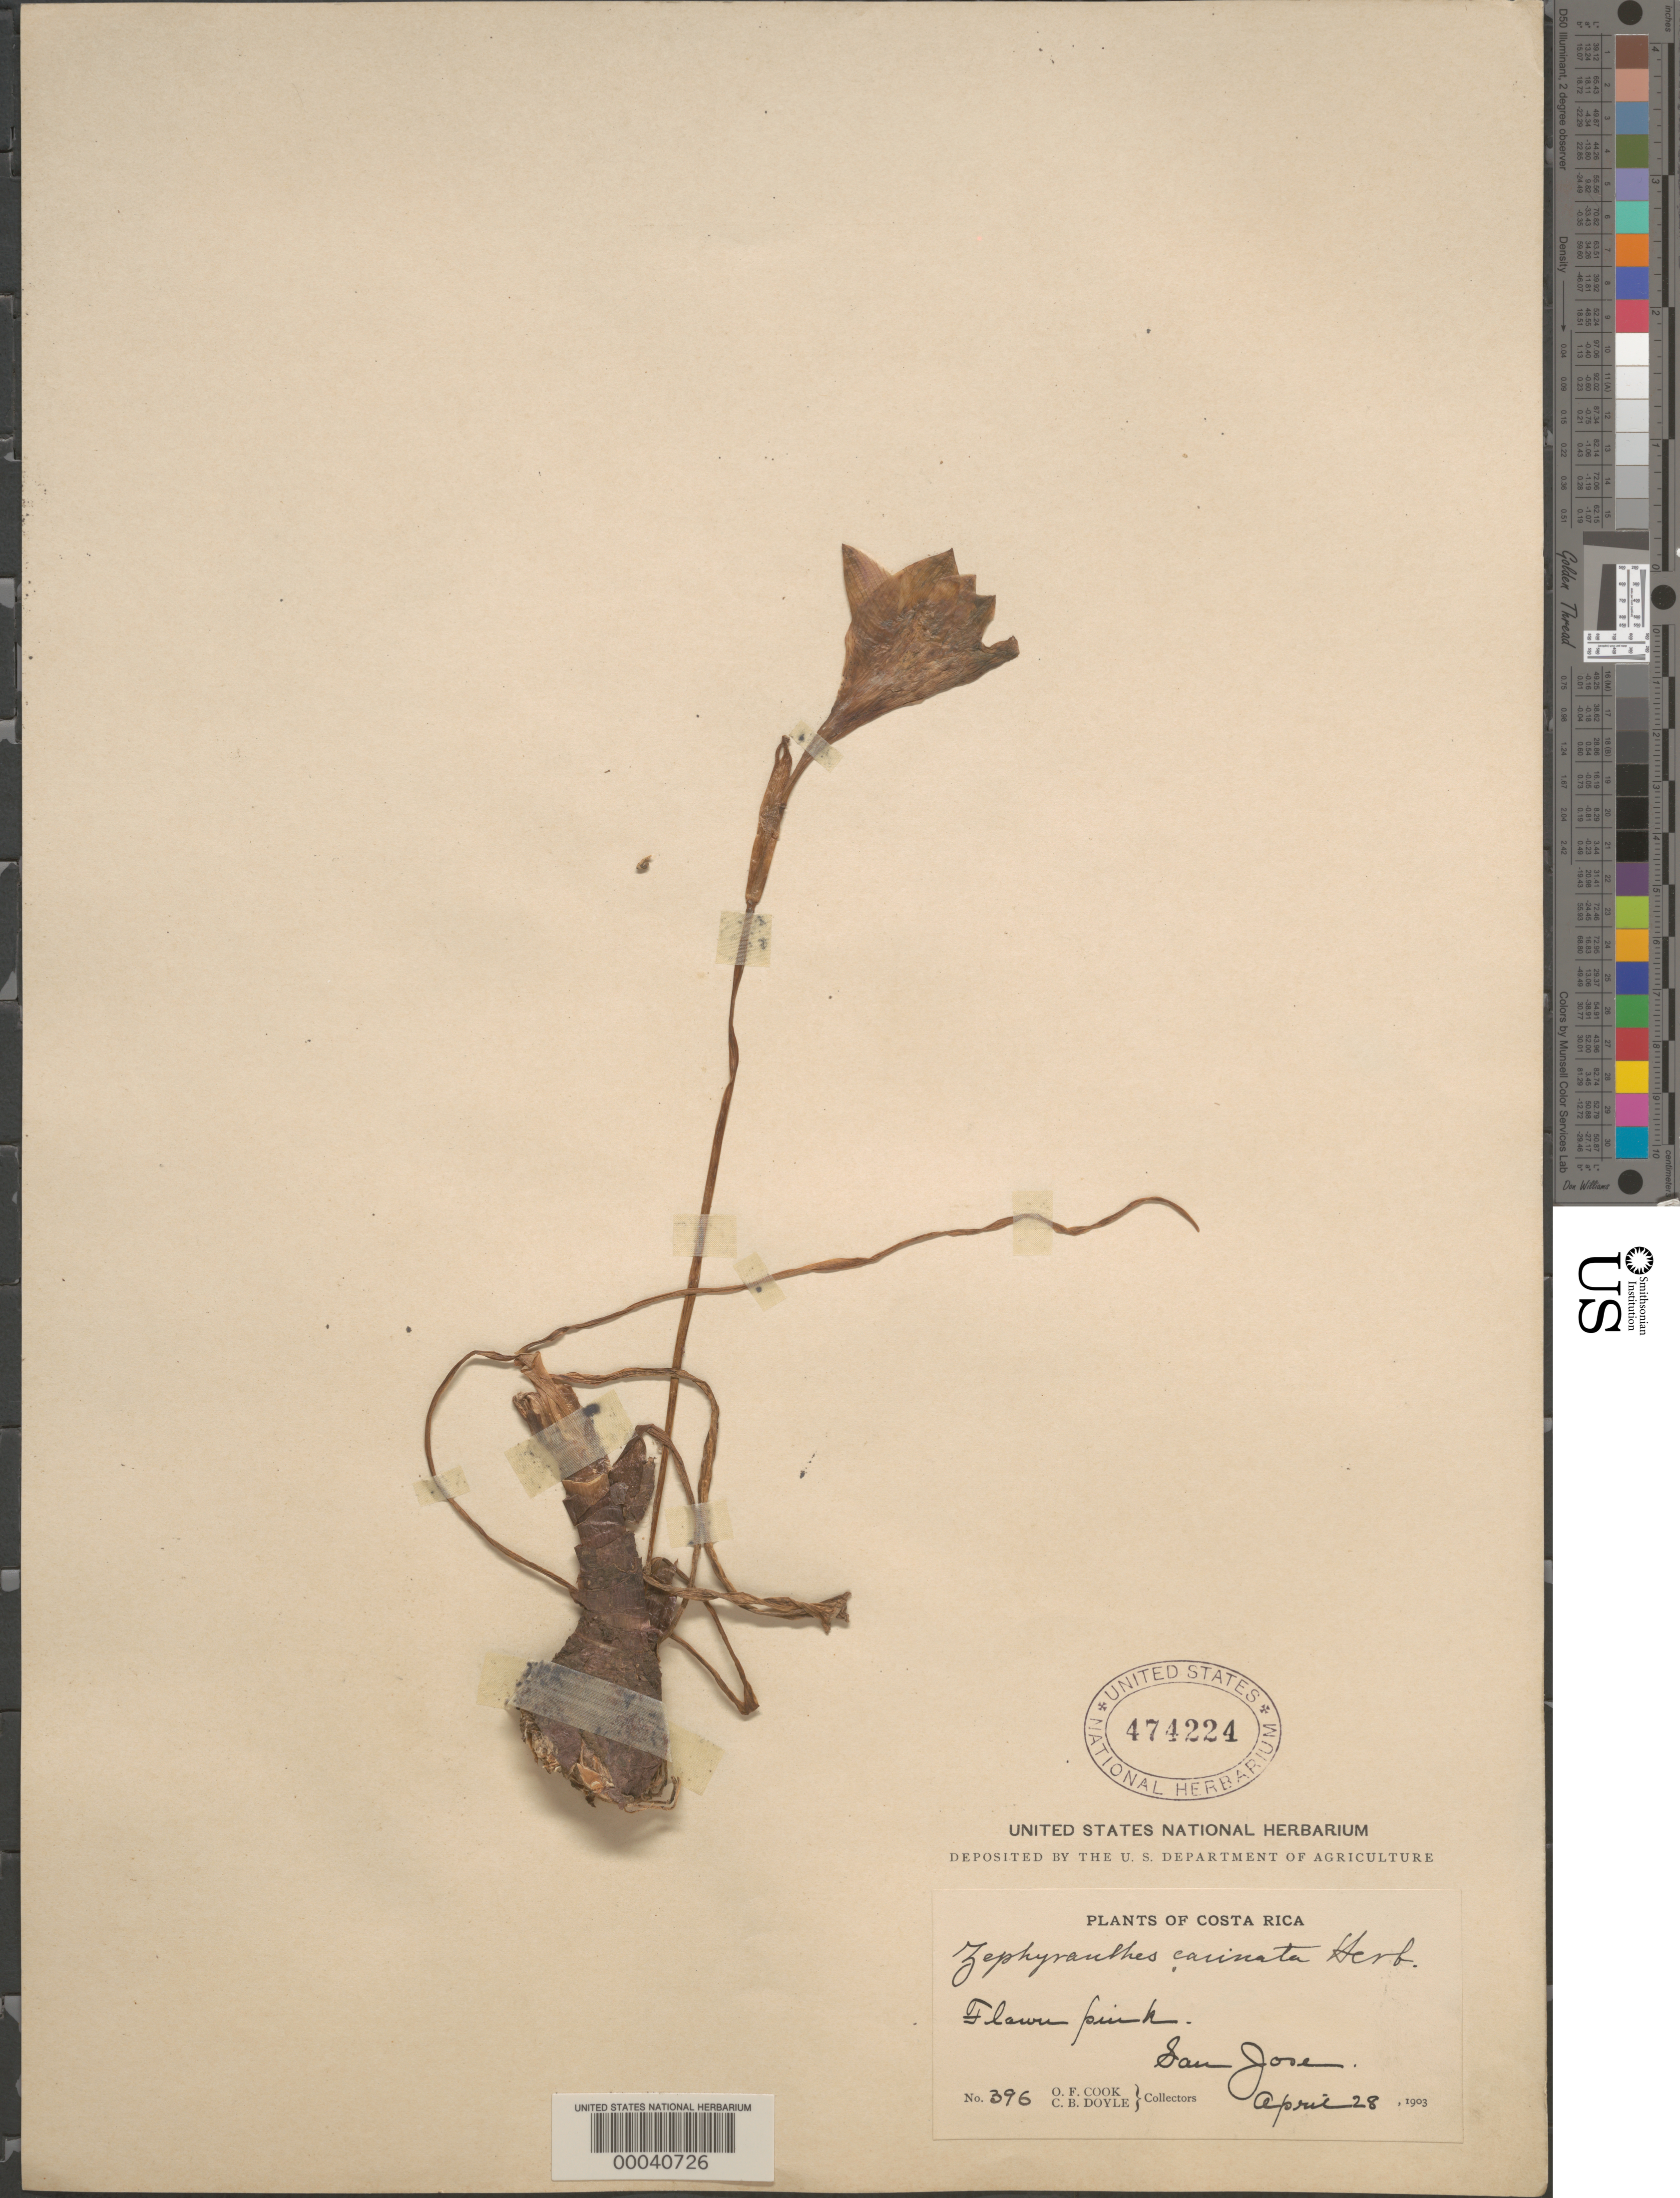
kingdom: Plantae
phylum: Tracheophyta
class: Liliopsida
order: Asparagales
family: Amaryllidaceae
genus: Zephyranthes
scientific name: Zephyranthes carinata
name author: Herb.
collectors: O. F. Cook & C. Doyle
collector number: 396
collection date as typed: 28 Apr 1903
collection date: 1903-04-28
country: Costa Rica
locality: San Jose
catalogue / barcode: US 474224